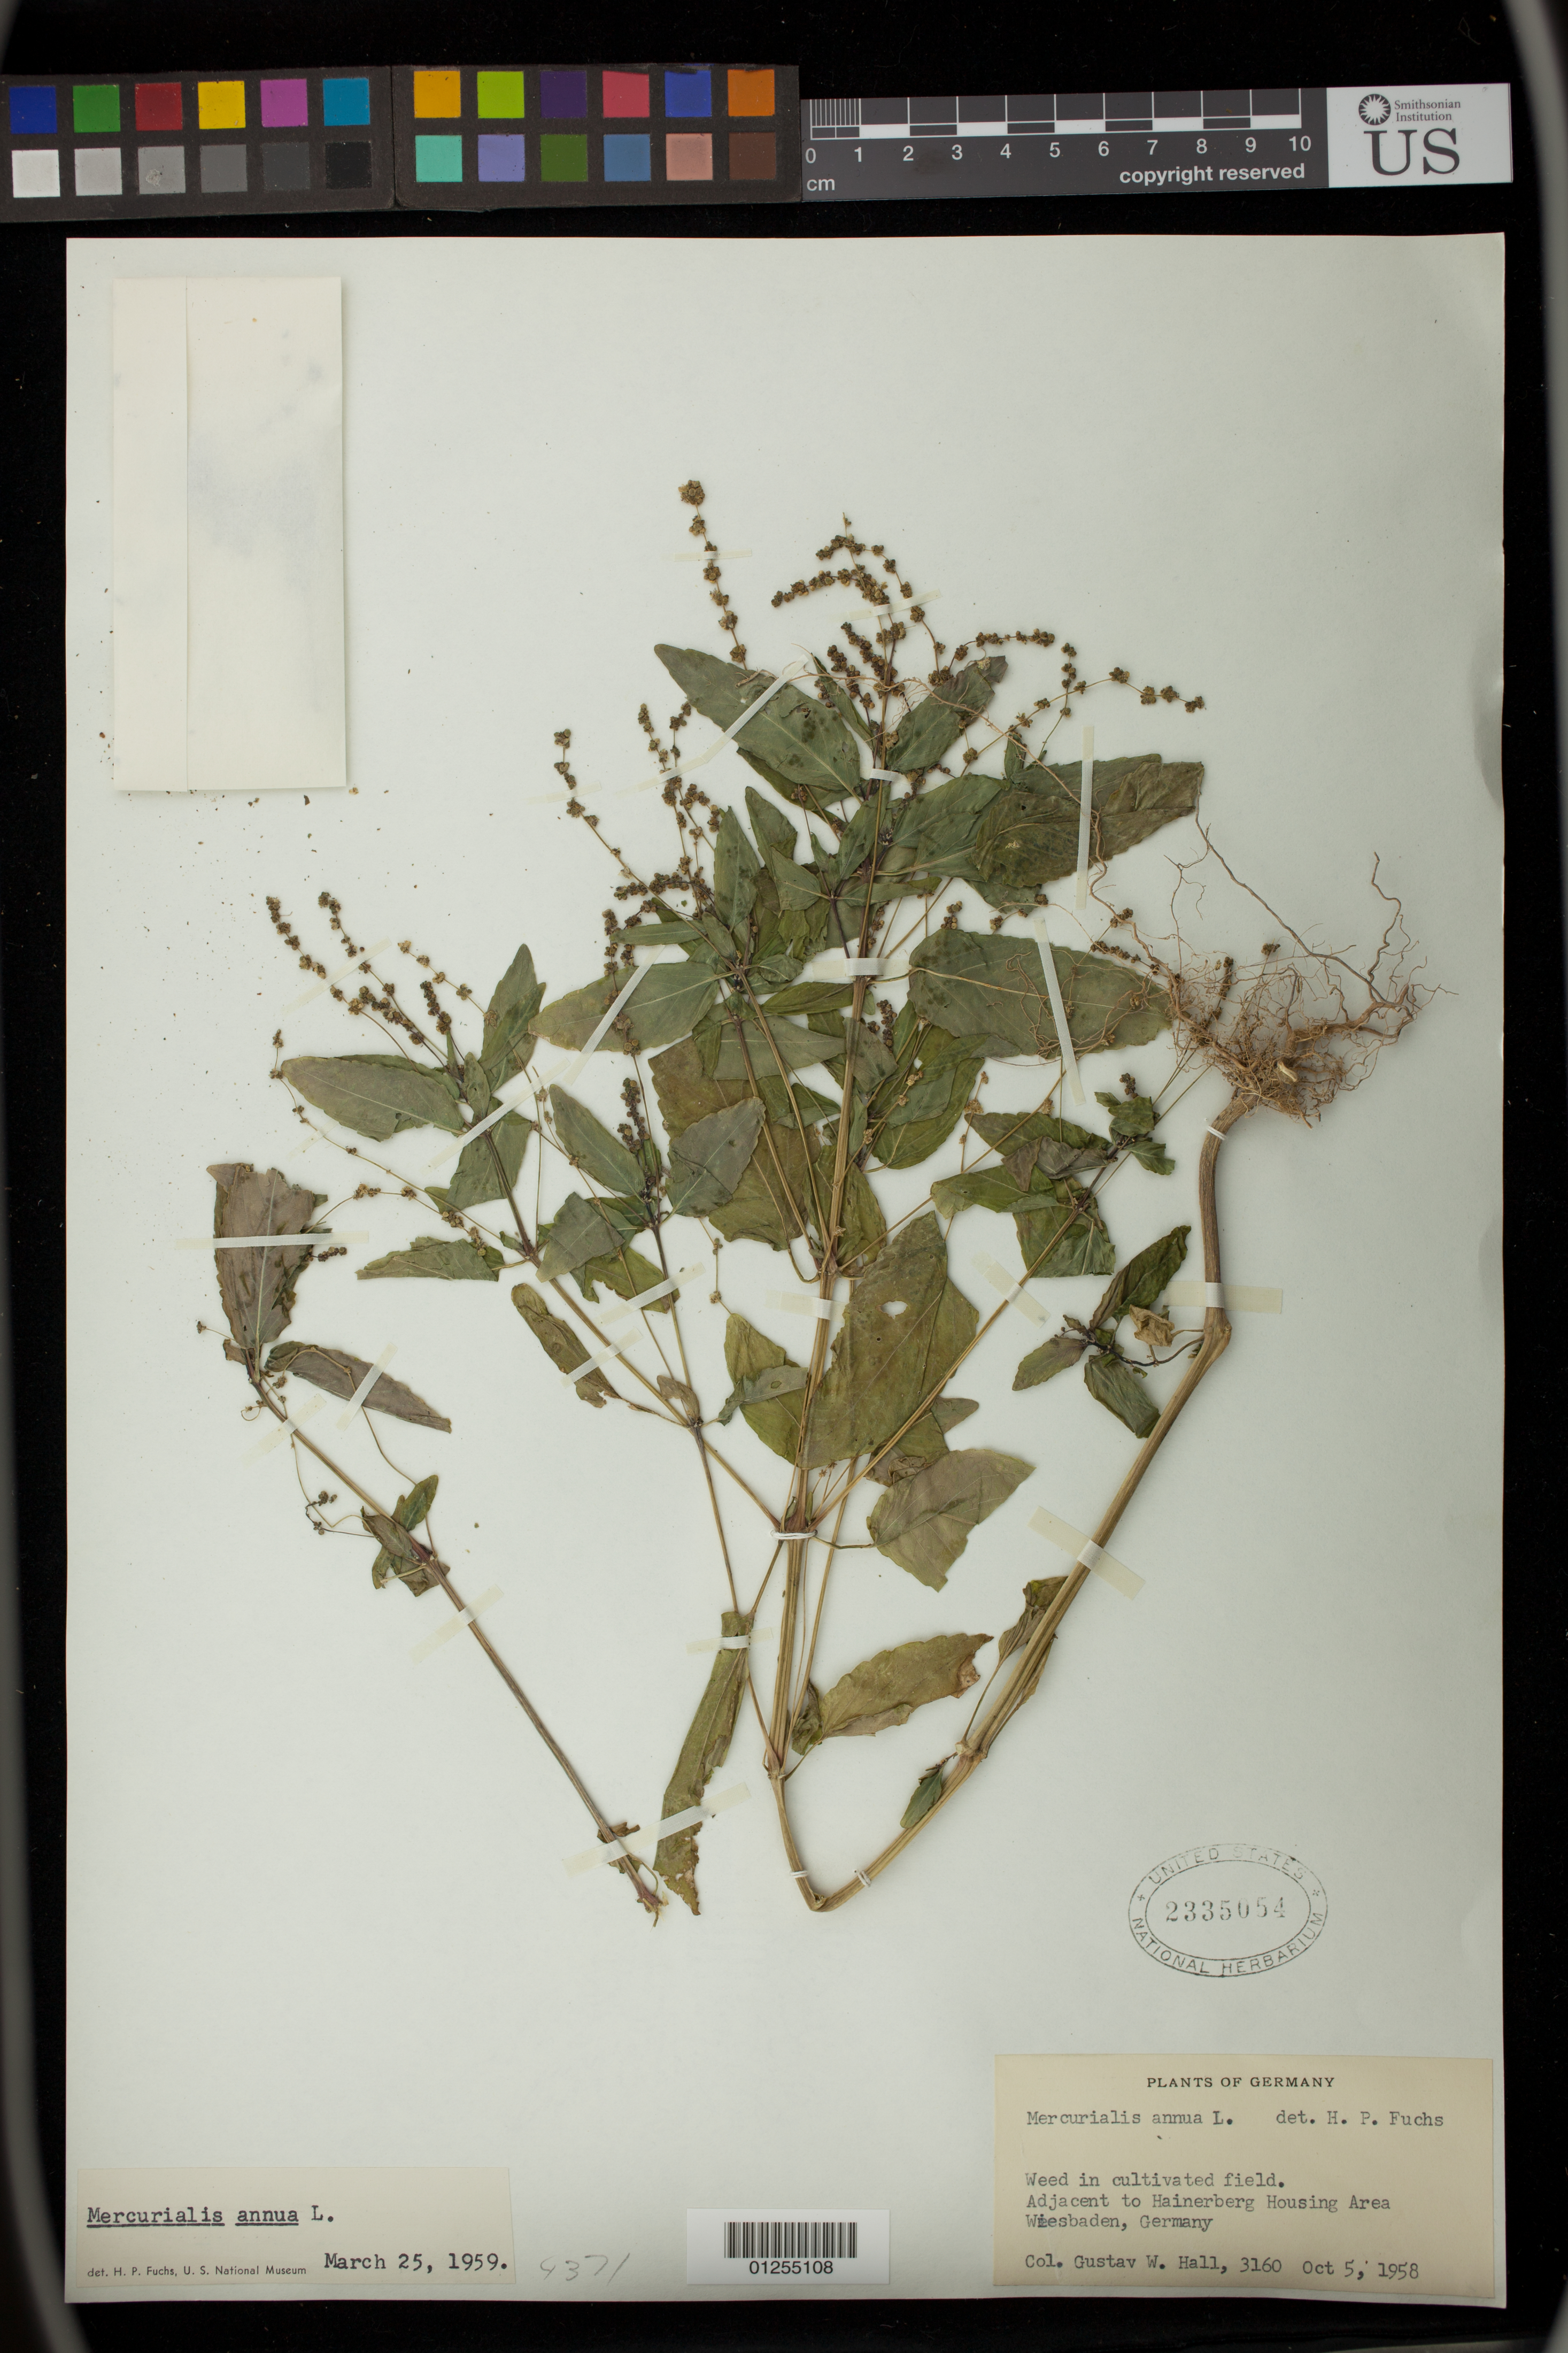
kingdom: Plantae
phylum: Tracheophyta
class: Magnoliopsida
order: Malpighiales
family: Euphorbiaceae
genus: Mercurialis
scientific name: Mercurialis annua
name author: L.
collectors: G. Hall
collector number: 3160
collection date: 1958-10-05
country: Germany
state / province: Hesse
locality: Weed in cultivated field. Adjacent to Hainerberg Housing Area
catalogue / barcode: US 2335054